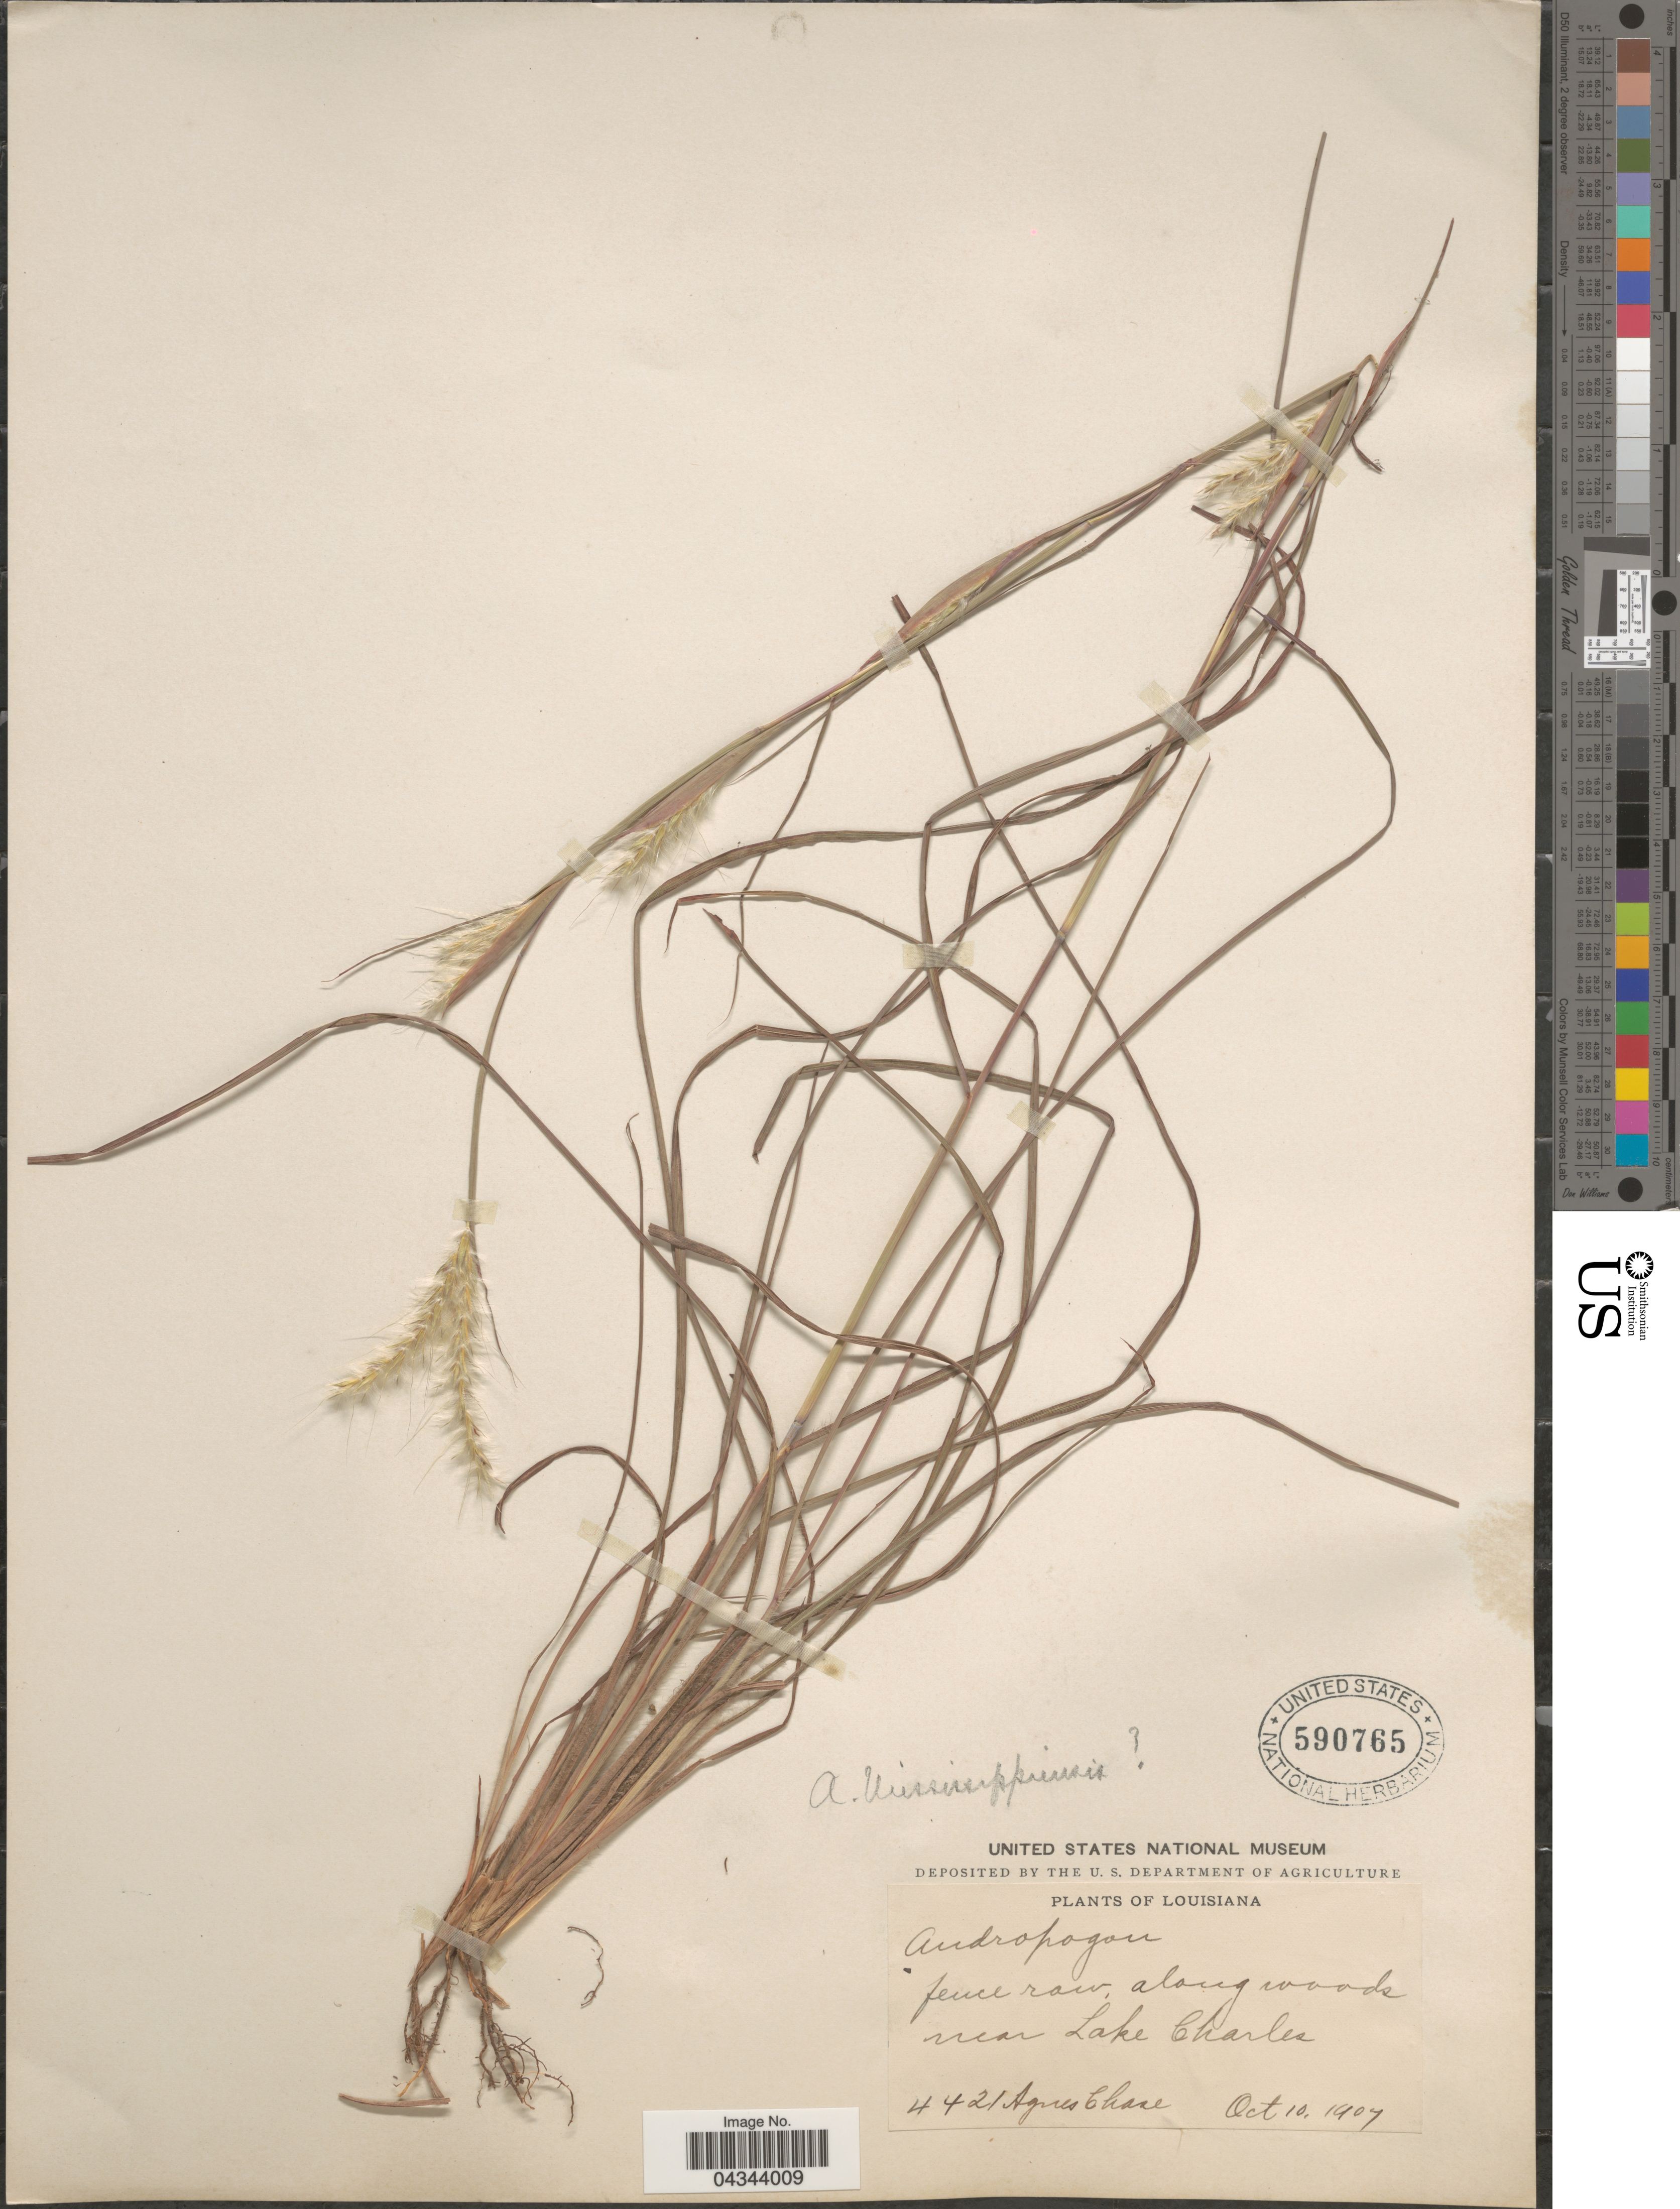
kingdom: Plantae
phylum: Tracheophyta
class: Liliopsida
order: Poales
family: Poaceae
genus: Andropogon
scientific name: Andropogon ternarius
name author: Michx.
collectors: A. Chase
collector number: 4421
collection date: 1907-10-10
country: United States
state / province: Louisiana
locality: Along woods near Lake Charles.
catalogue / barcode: US 590765